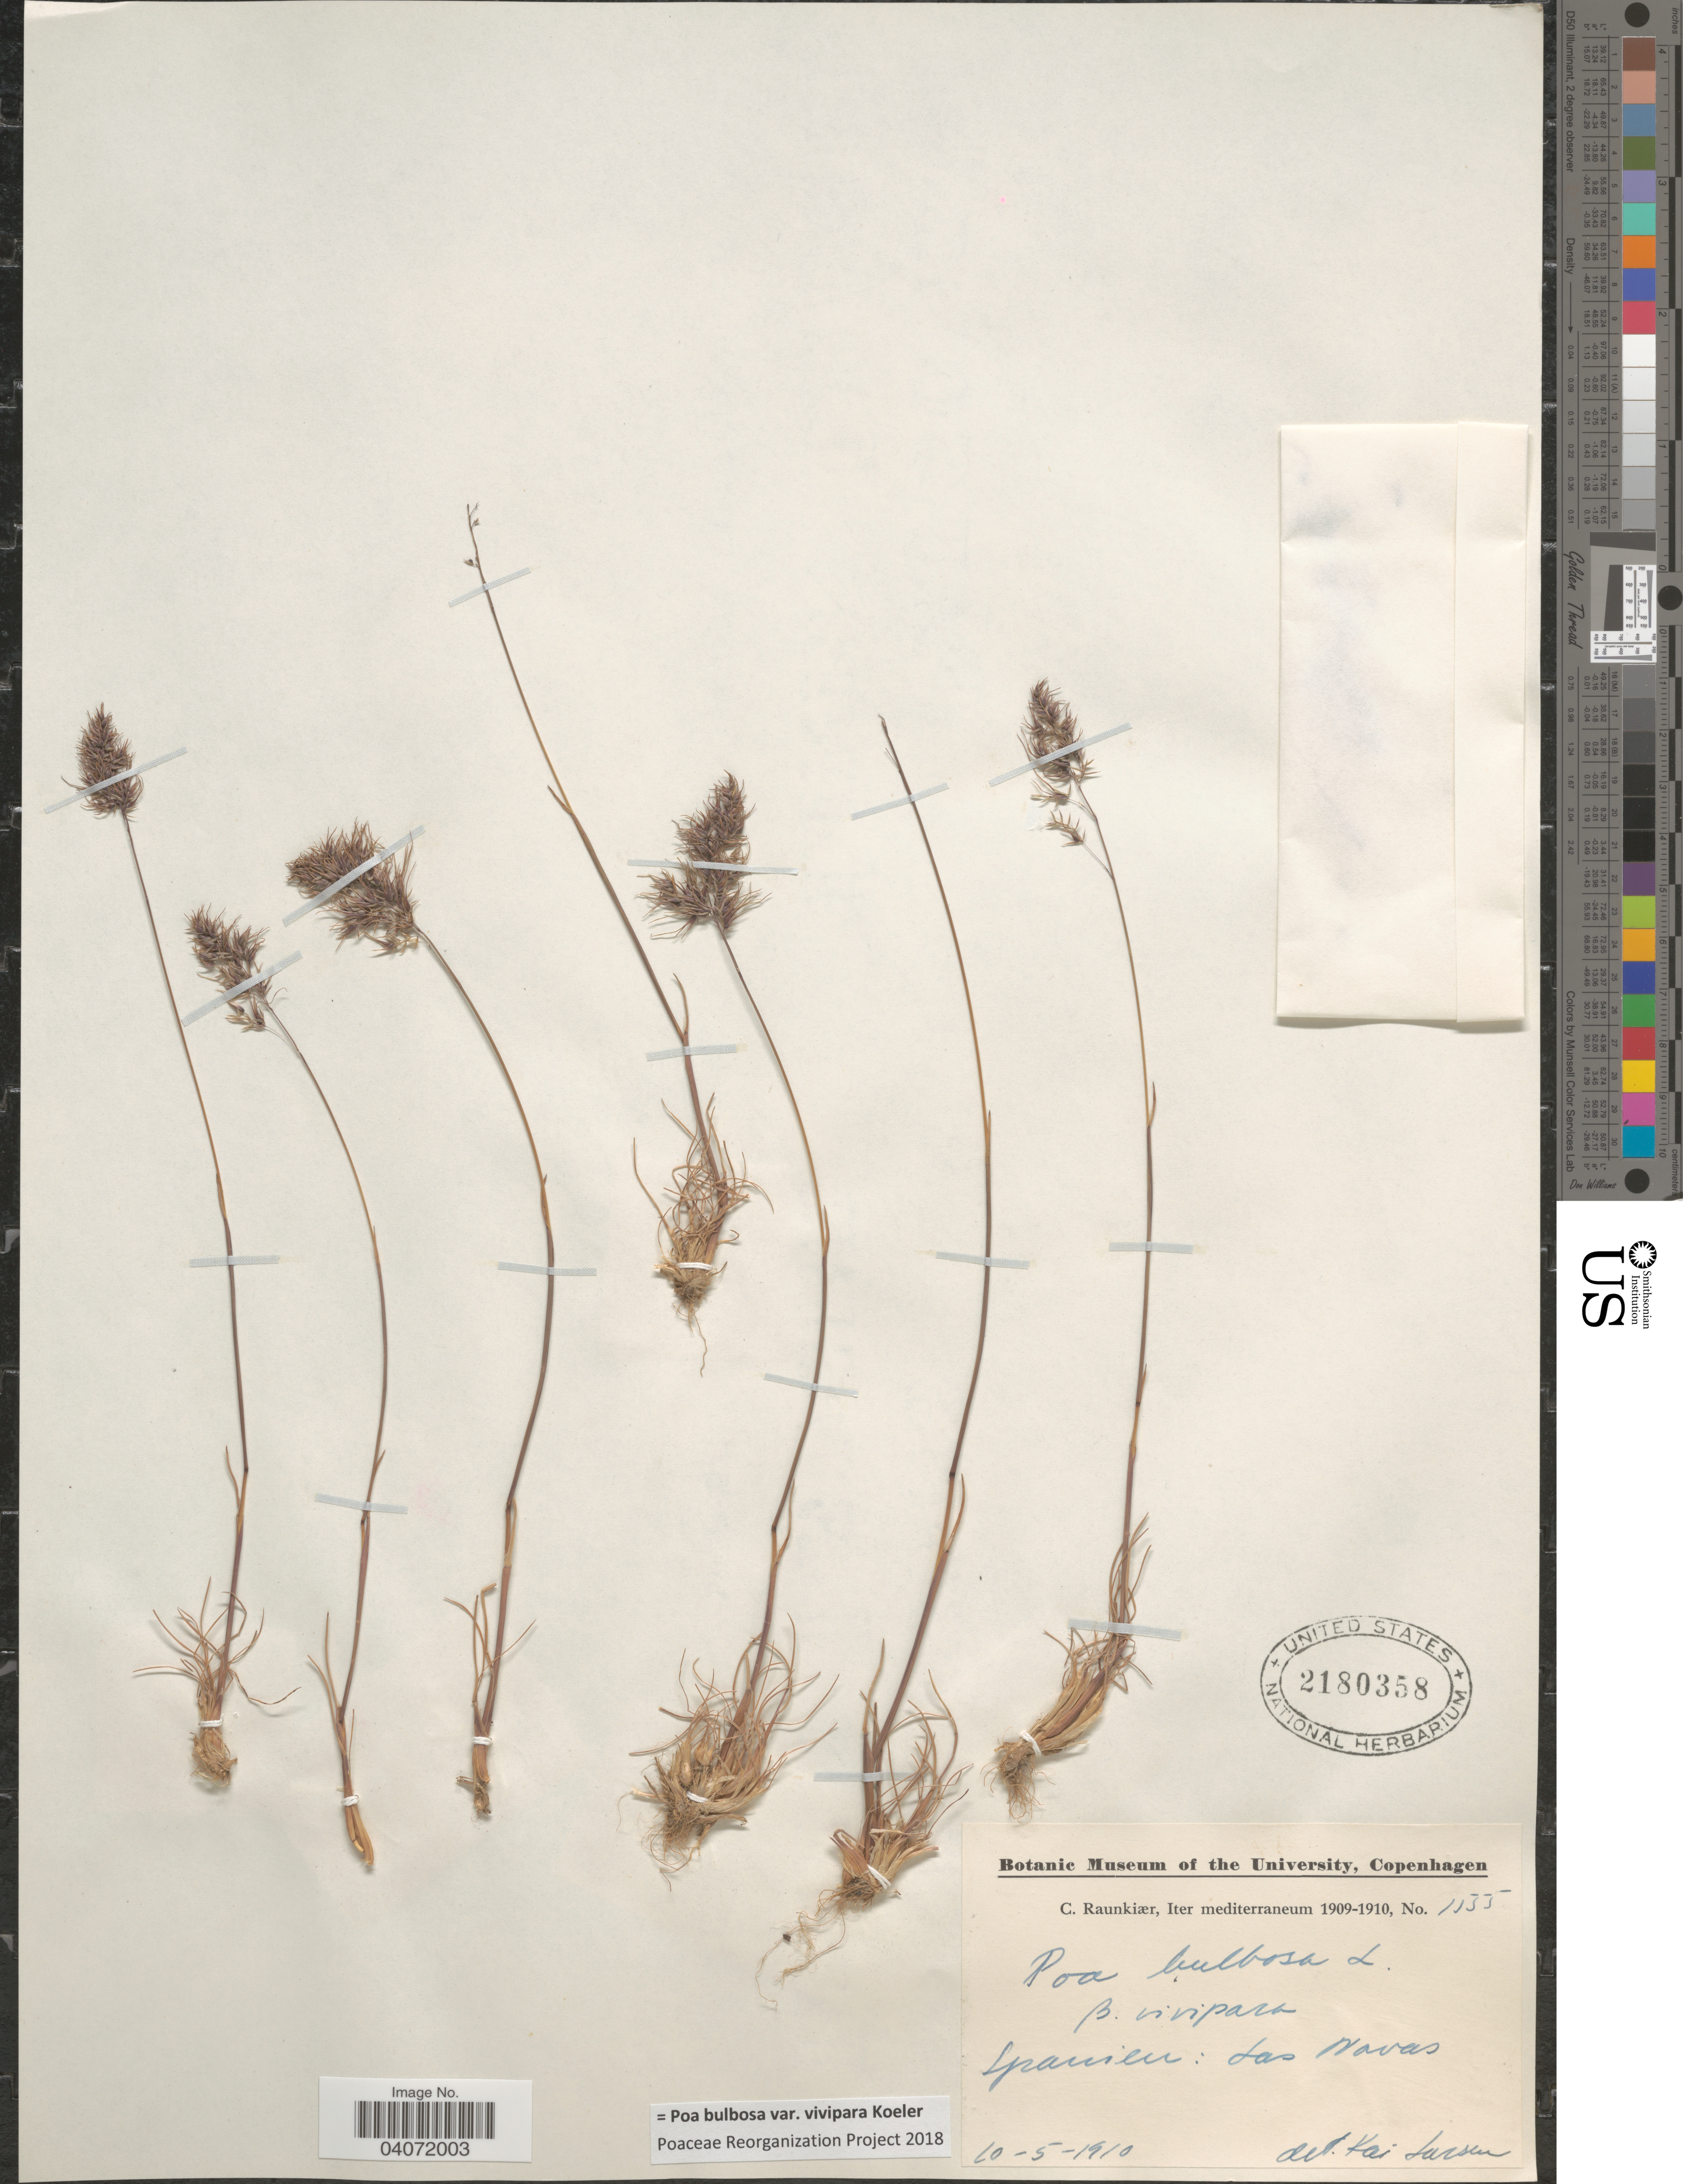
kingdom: Plantae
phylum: Tracheophyta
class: Liliopsida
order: Poales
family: Poaceae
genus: Poa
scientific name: Poa bulbosa subsp. bulbosa var. vivipara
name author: Koeler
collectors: C. Raunkiær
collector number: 1555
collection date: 1910-05-20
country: Spain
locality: Iter mediterraneum 1909-1910. Spanien: Las Navas.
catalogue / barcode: US 2180358